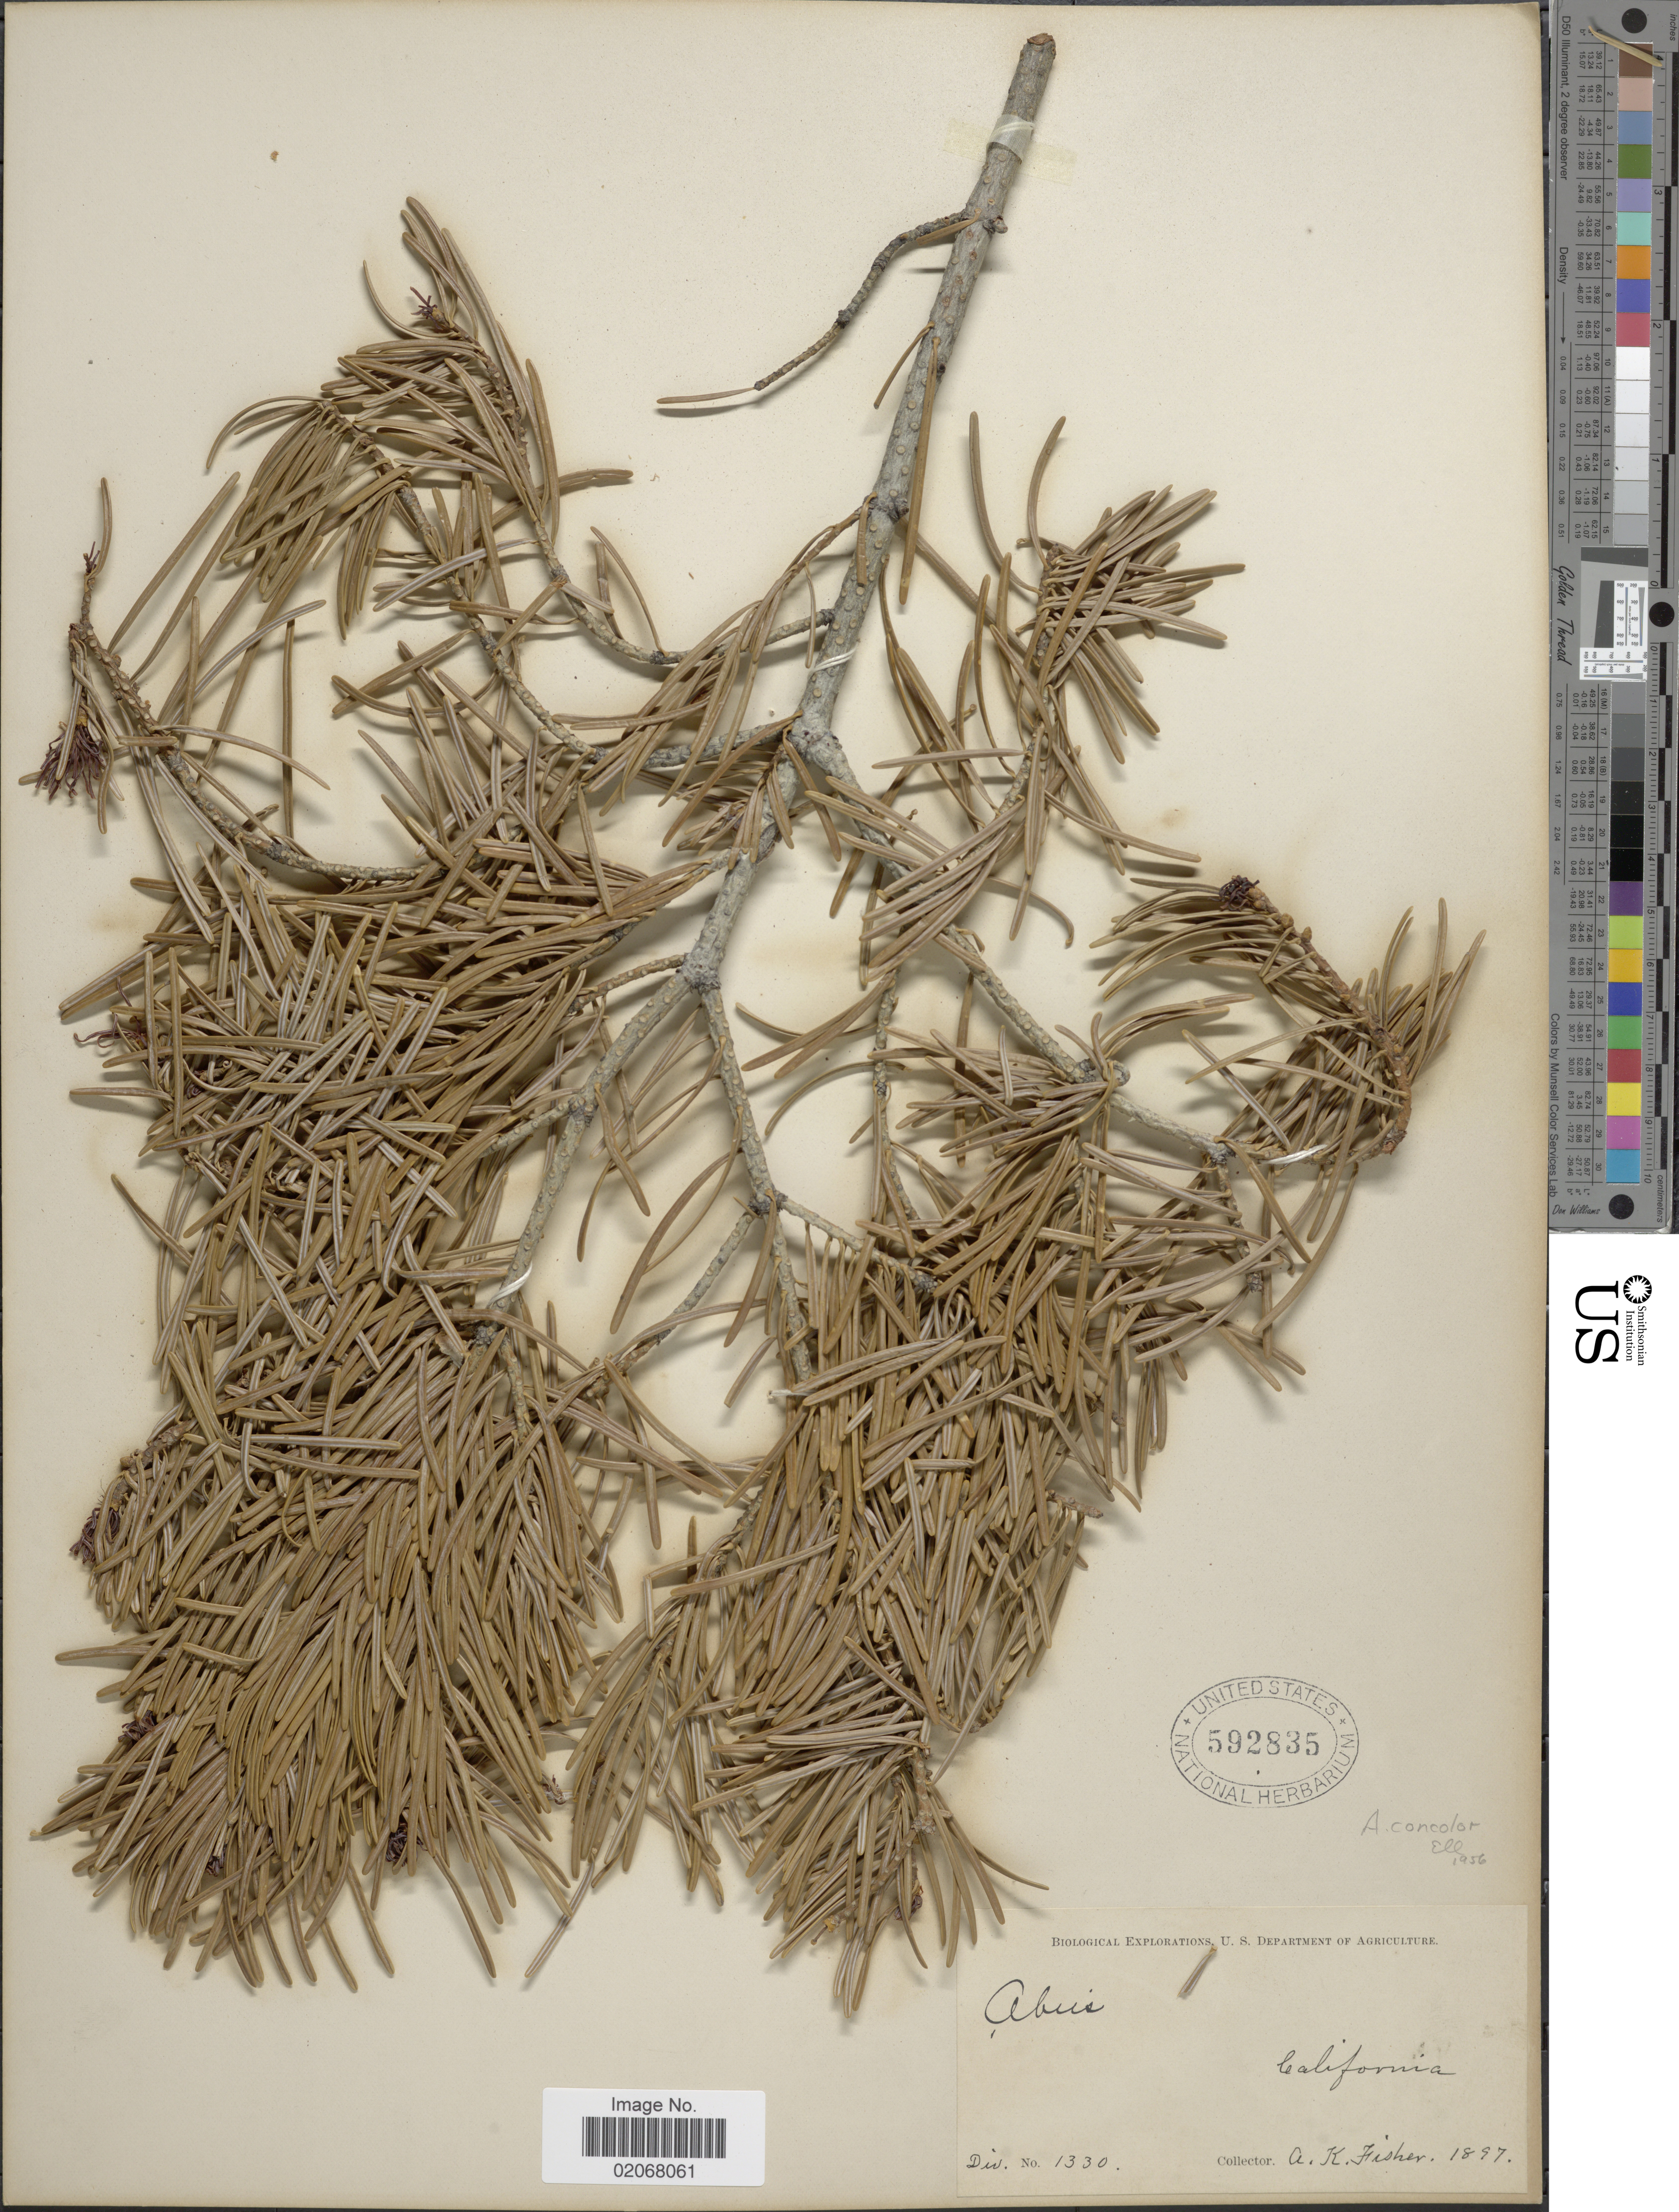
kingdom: Plantae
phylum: Tracheophyta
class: Pinopsida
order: Pinales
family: Pinaceae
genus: Abies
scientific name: Abies concolor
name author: (Gordon & Glend.) Lindl. ex Hildebr.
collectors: A. K. Fisher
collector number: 1330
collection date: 1897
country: United States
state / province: California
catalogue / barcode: US 592835